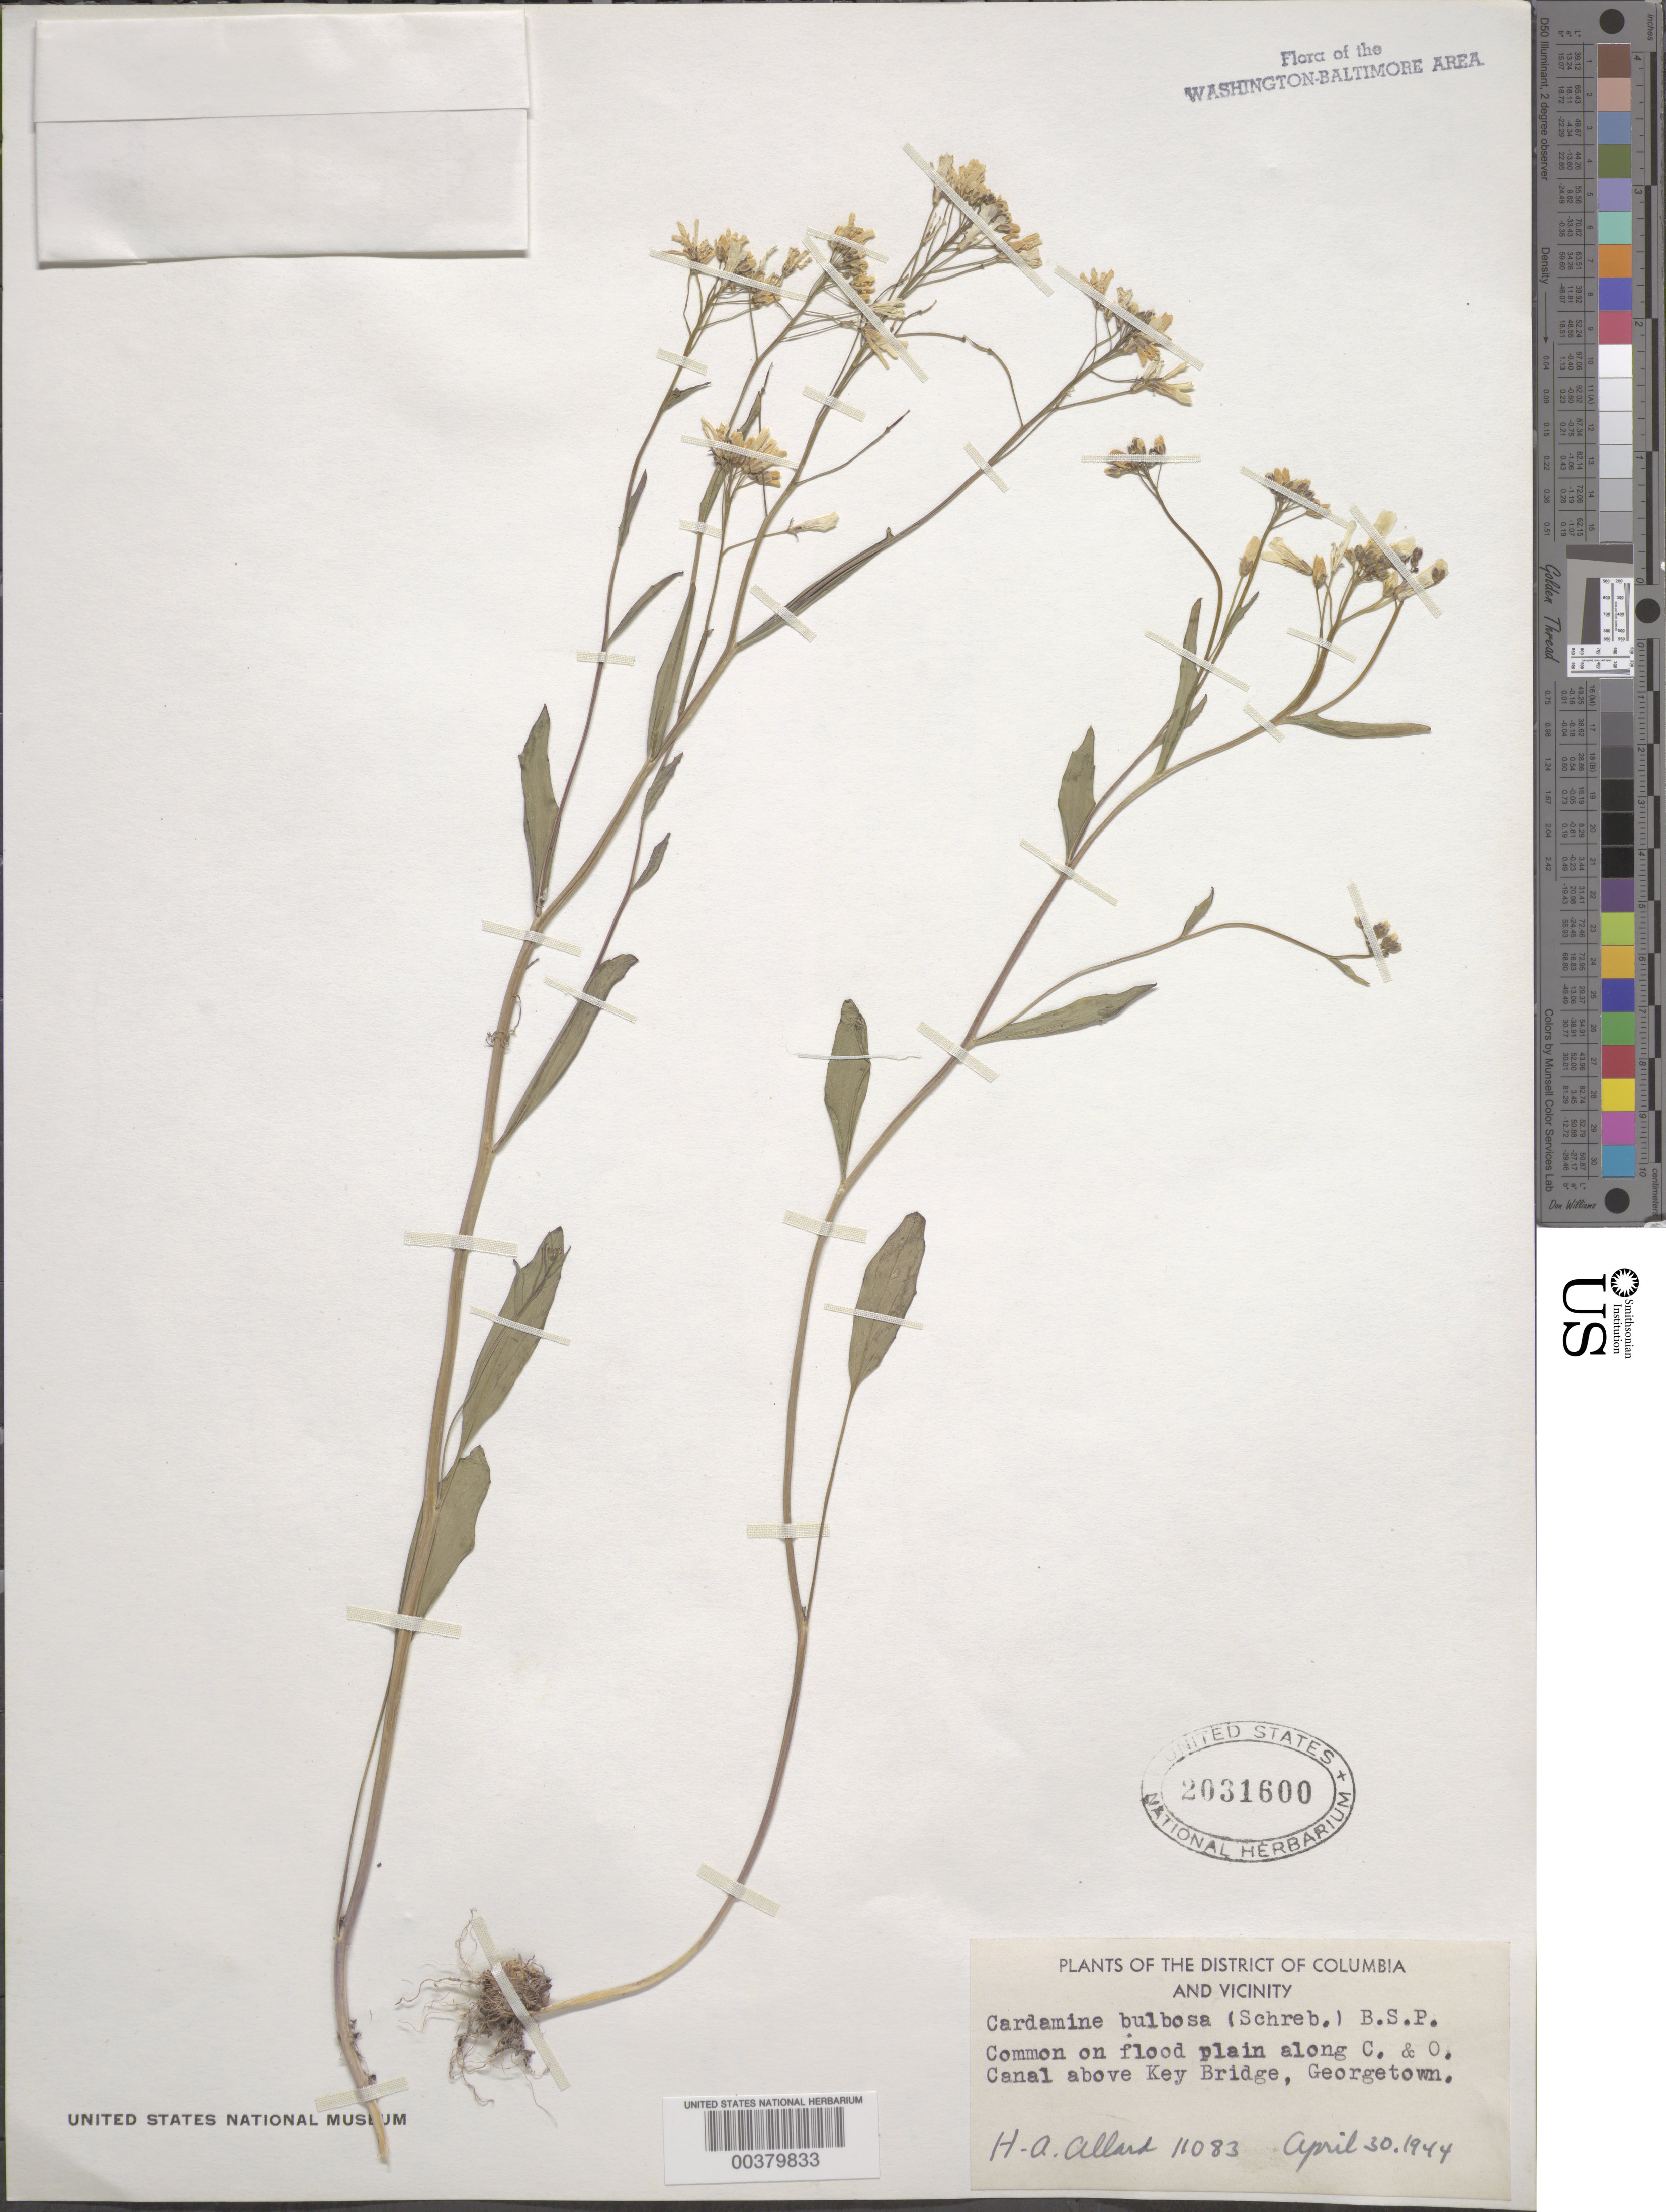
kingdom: Plantae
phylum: Tracheophyta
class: Magnoliopsida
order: Brassicales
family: Brassicaceae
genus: Cardamine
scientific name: Cardamine bulbosa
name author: (Schreb. ex Muhl.) Britton et al.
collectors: H. A. Allard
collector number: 11083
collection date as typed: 30 Apr 1944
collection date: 1944-04-30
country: United States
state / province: District of Columbia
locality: C. and O. Canal above Key Bridge, Georgetown C. & O. Canal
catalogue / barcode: US 2031600